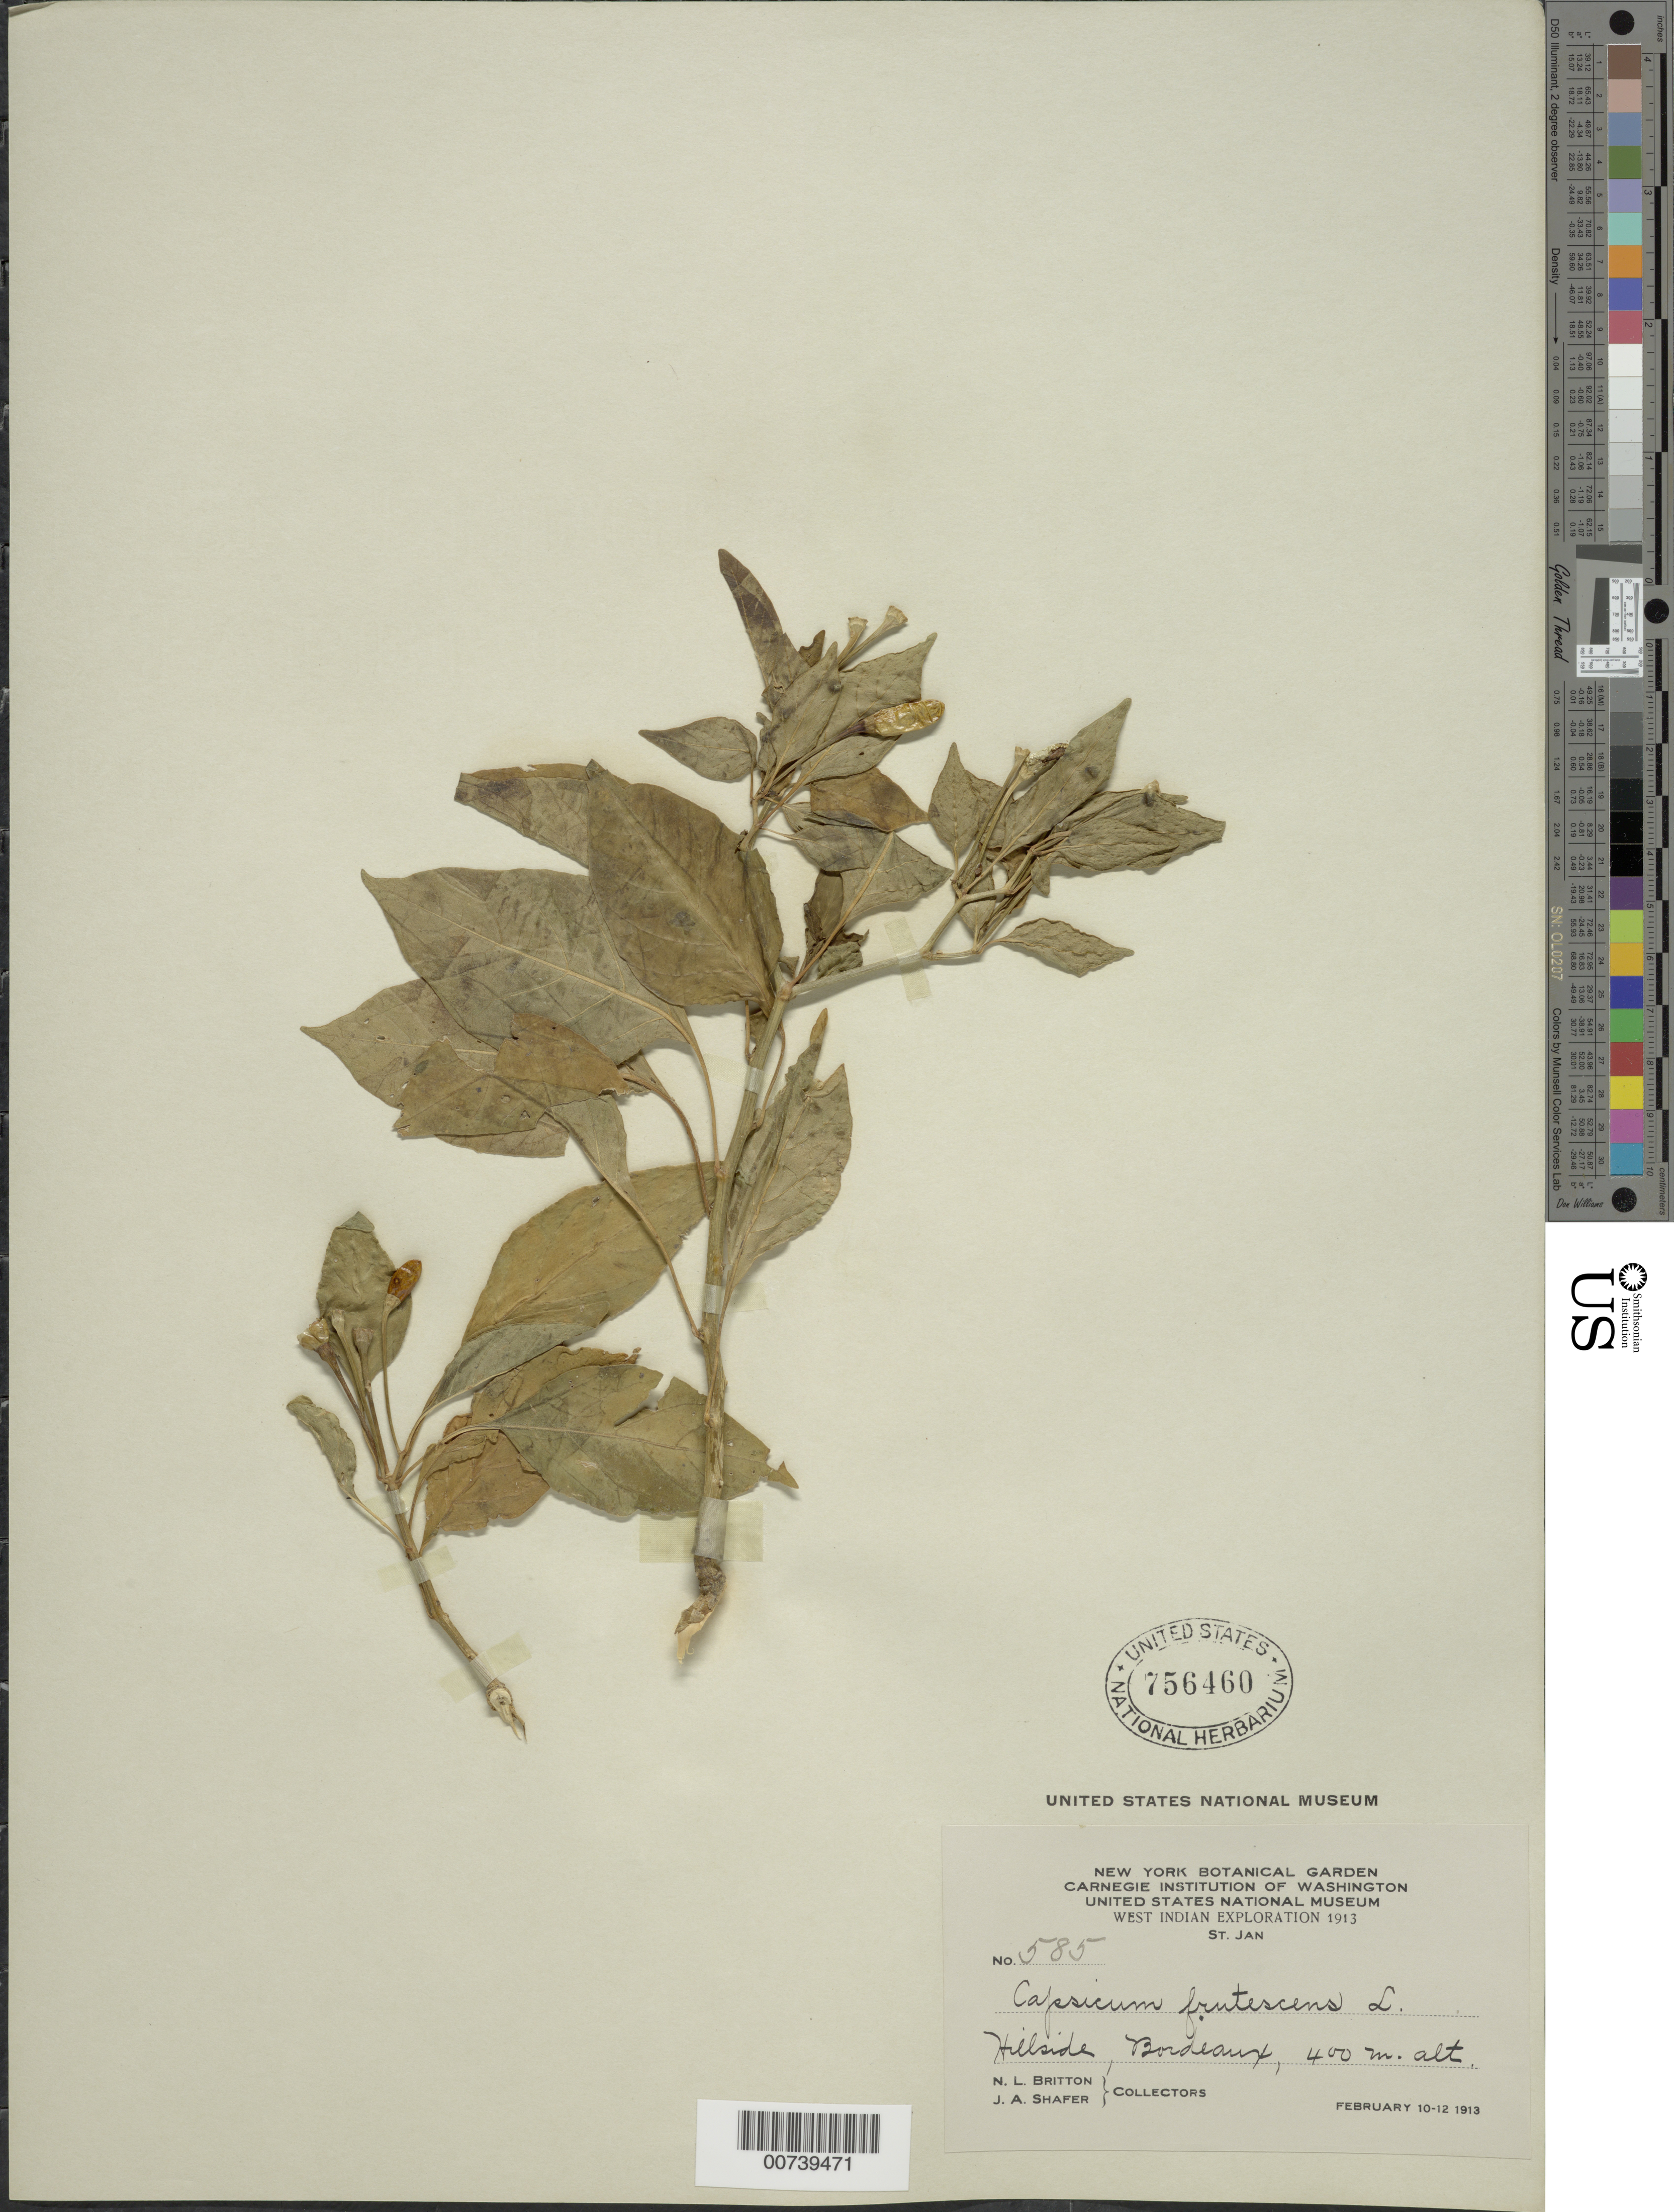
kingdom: Plantae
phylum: Tracheophyta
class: Magnoliopsida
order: Solanales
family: Solanaceae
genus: Capsicum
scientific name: Capsicum frutescens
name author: L.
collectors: N. Britton & J. A. Shafer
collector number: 585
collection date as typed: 10 Feb 1913 to 12 Feb 1913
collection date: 1913-02-10/1913-02-12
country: U.S. Virgin Islands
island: St. John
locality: Bordeaux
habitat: Hillside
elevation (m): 400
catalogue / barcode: US 756460